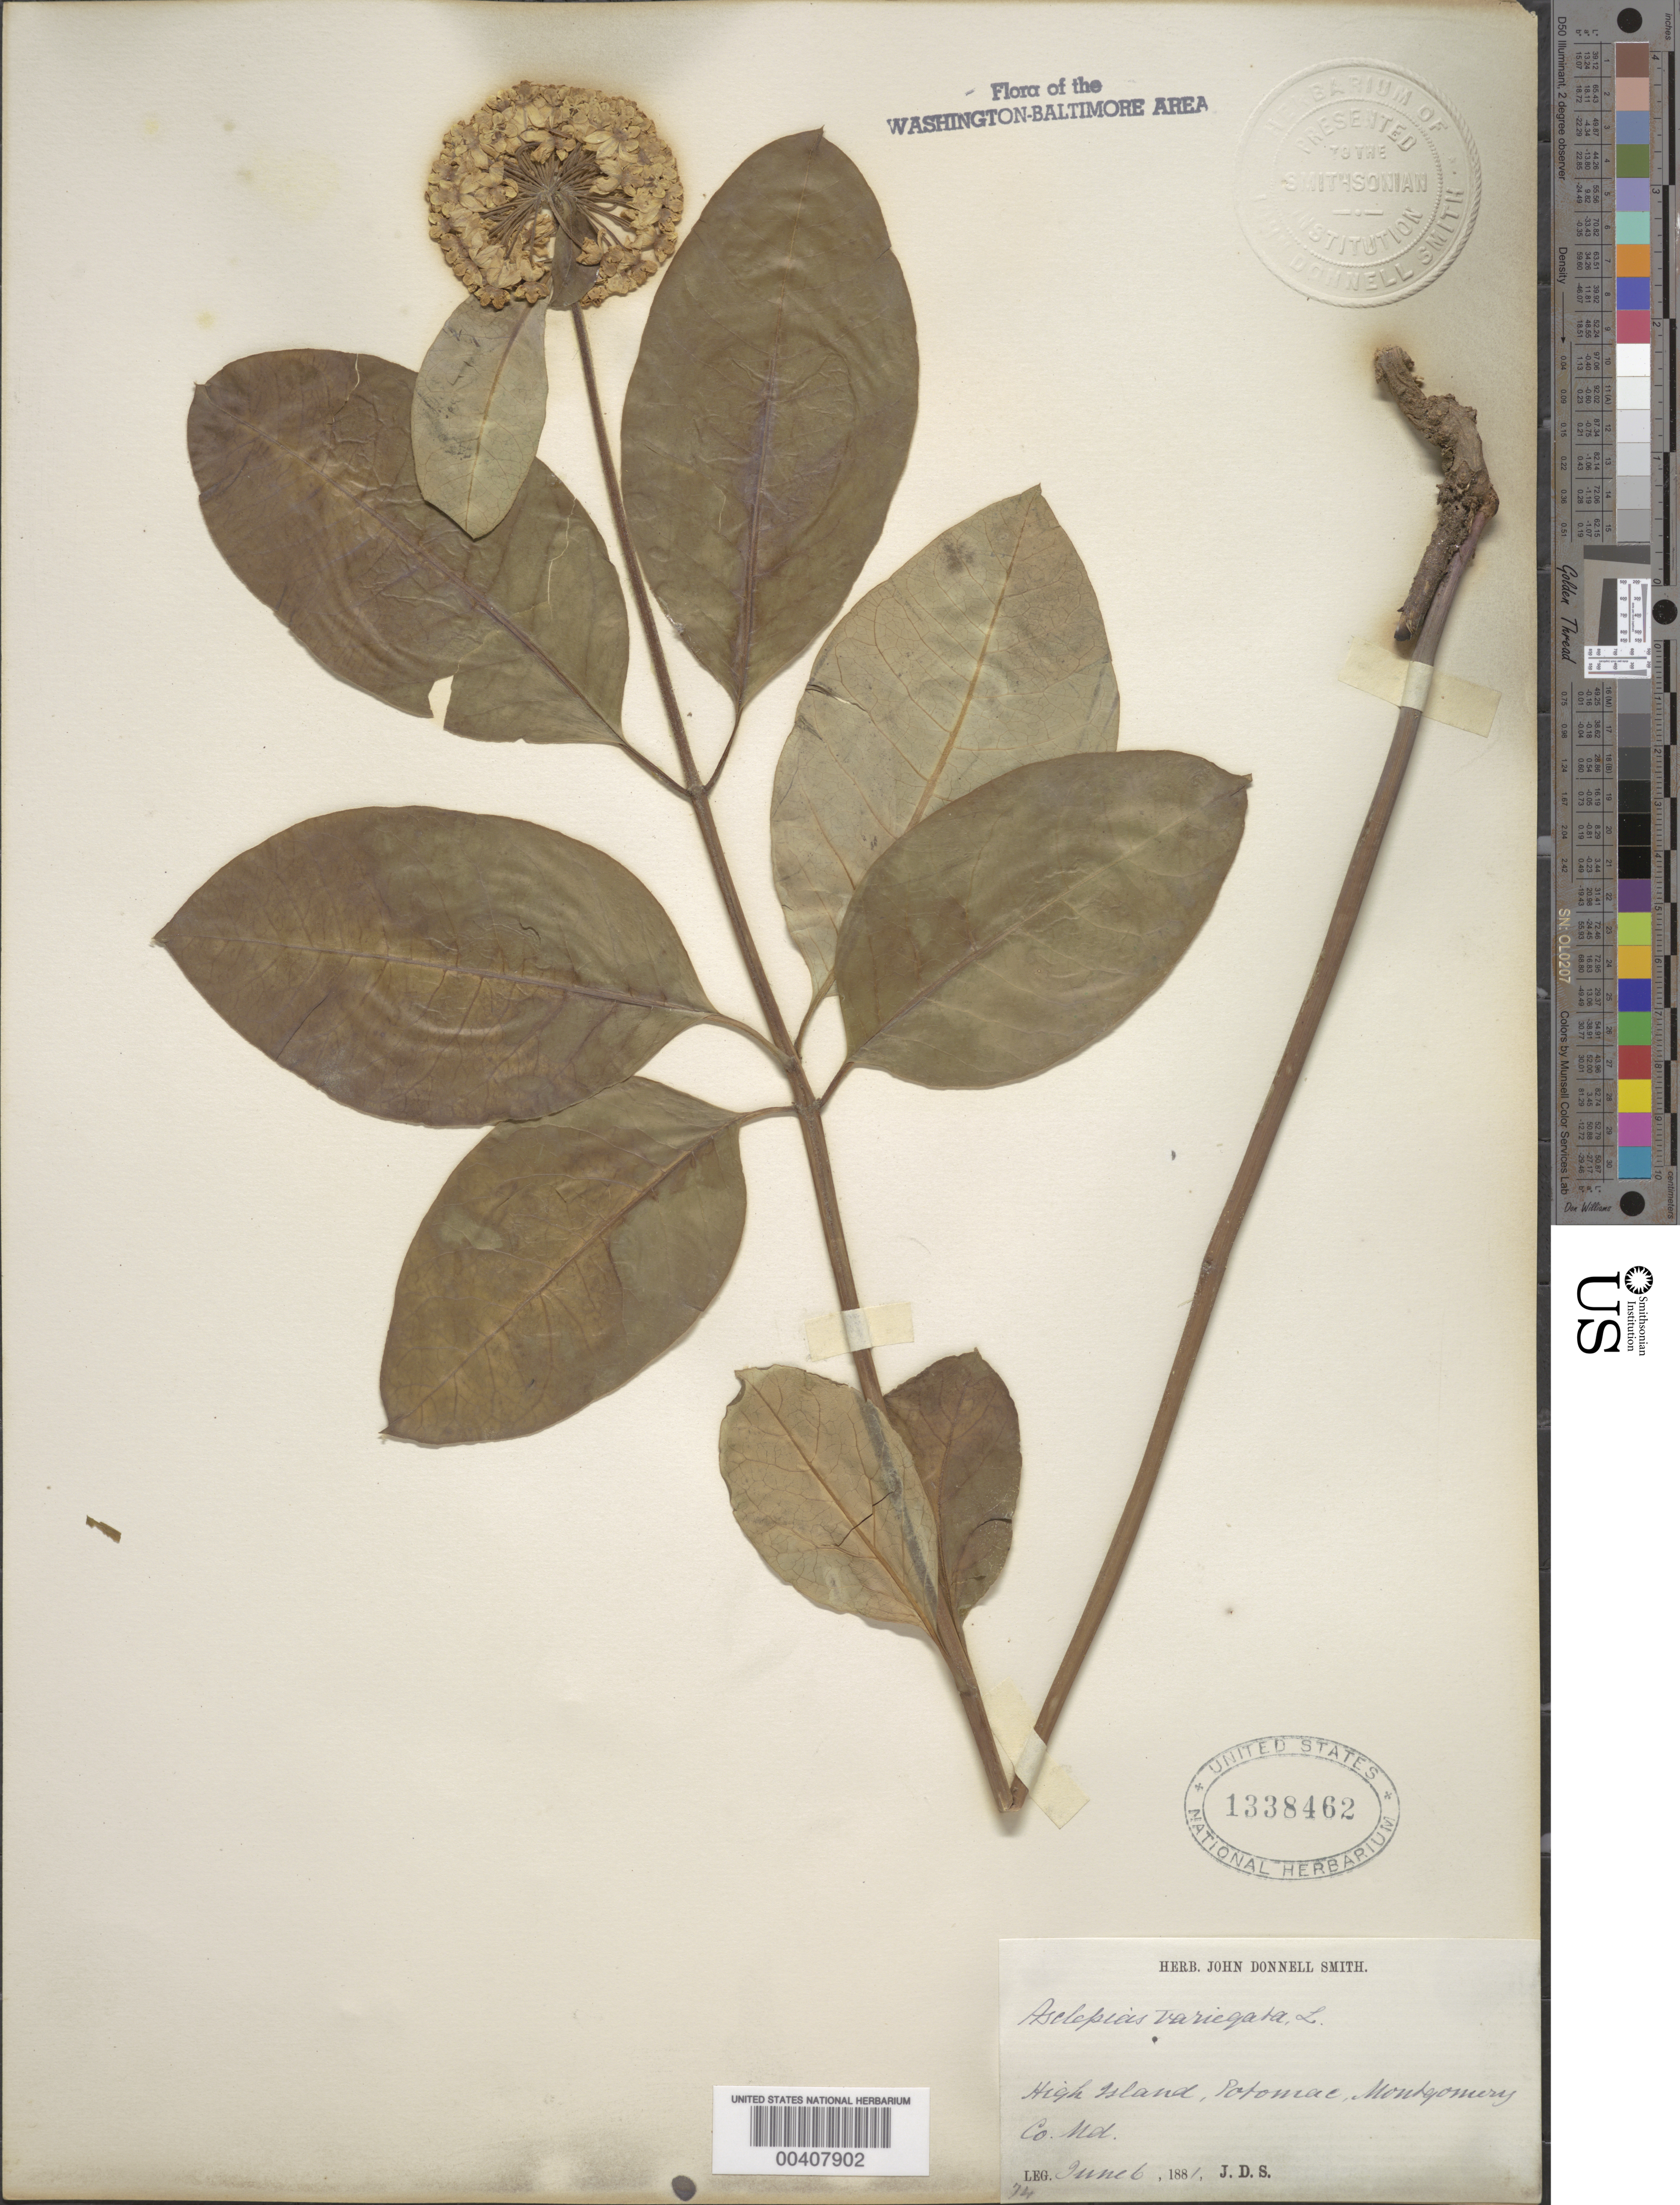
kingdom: Plantae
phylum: Tracheophyta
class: Magnoliopsida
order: Gentianales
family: Apocynaceae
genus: Asclepias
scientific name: Asclepias variegata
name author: L.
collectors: J. Donnell Smith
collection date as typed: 06 Jun 1881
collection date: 1881-06-06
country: United States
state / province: Maryland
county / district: Montgomery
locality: High Island C. & O. Canal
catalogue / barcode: US 1338462